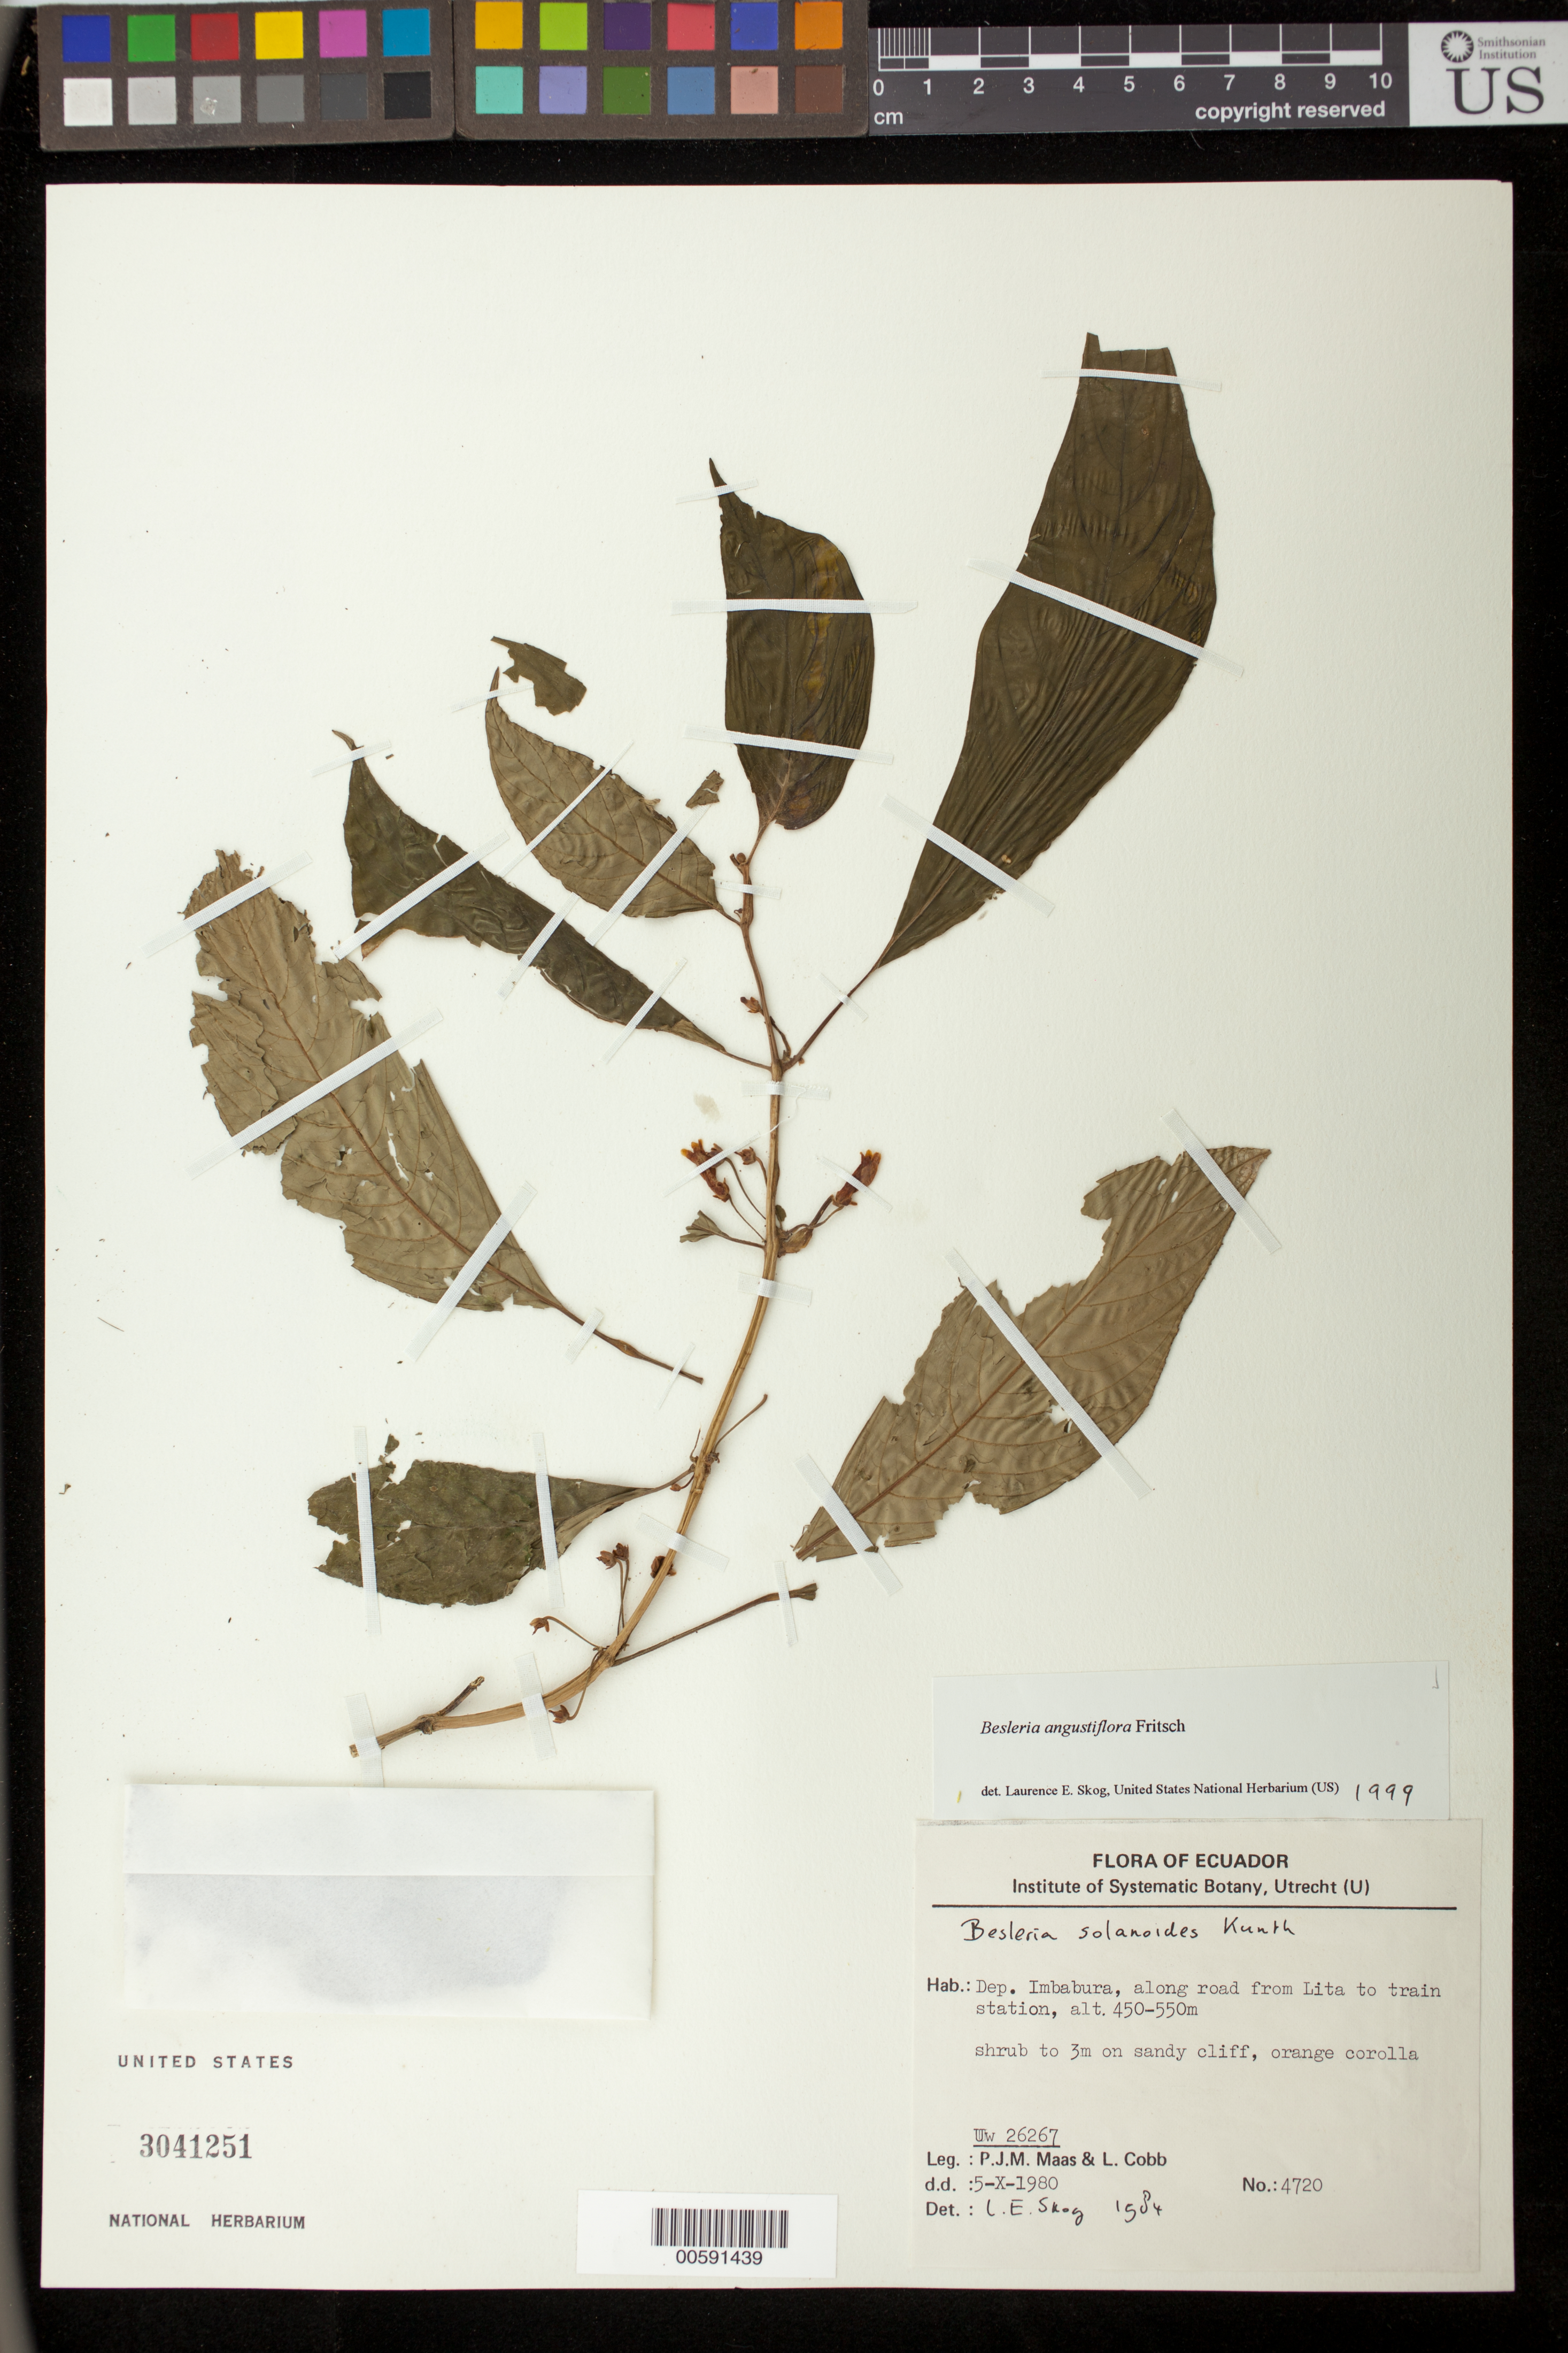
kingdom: Plantae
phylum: Tracheophyta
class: Magnoliopsida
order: Lamiales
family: Gesneriaceae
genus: Besleria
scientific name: Besleria angustiflora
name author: Fritsch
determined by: Skog, Laurence E.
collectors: P. Maas & L. Cobb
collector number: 4720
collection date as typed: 05 Oct 1980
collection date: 1980-10-05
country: Ecuador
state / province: Imbabura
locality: Along road from Lita to train station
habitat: On sandy cliff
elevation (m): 450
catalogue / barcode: US 3041251